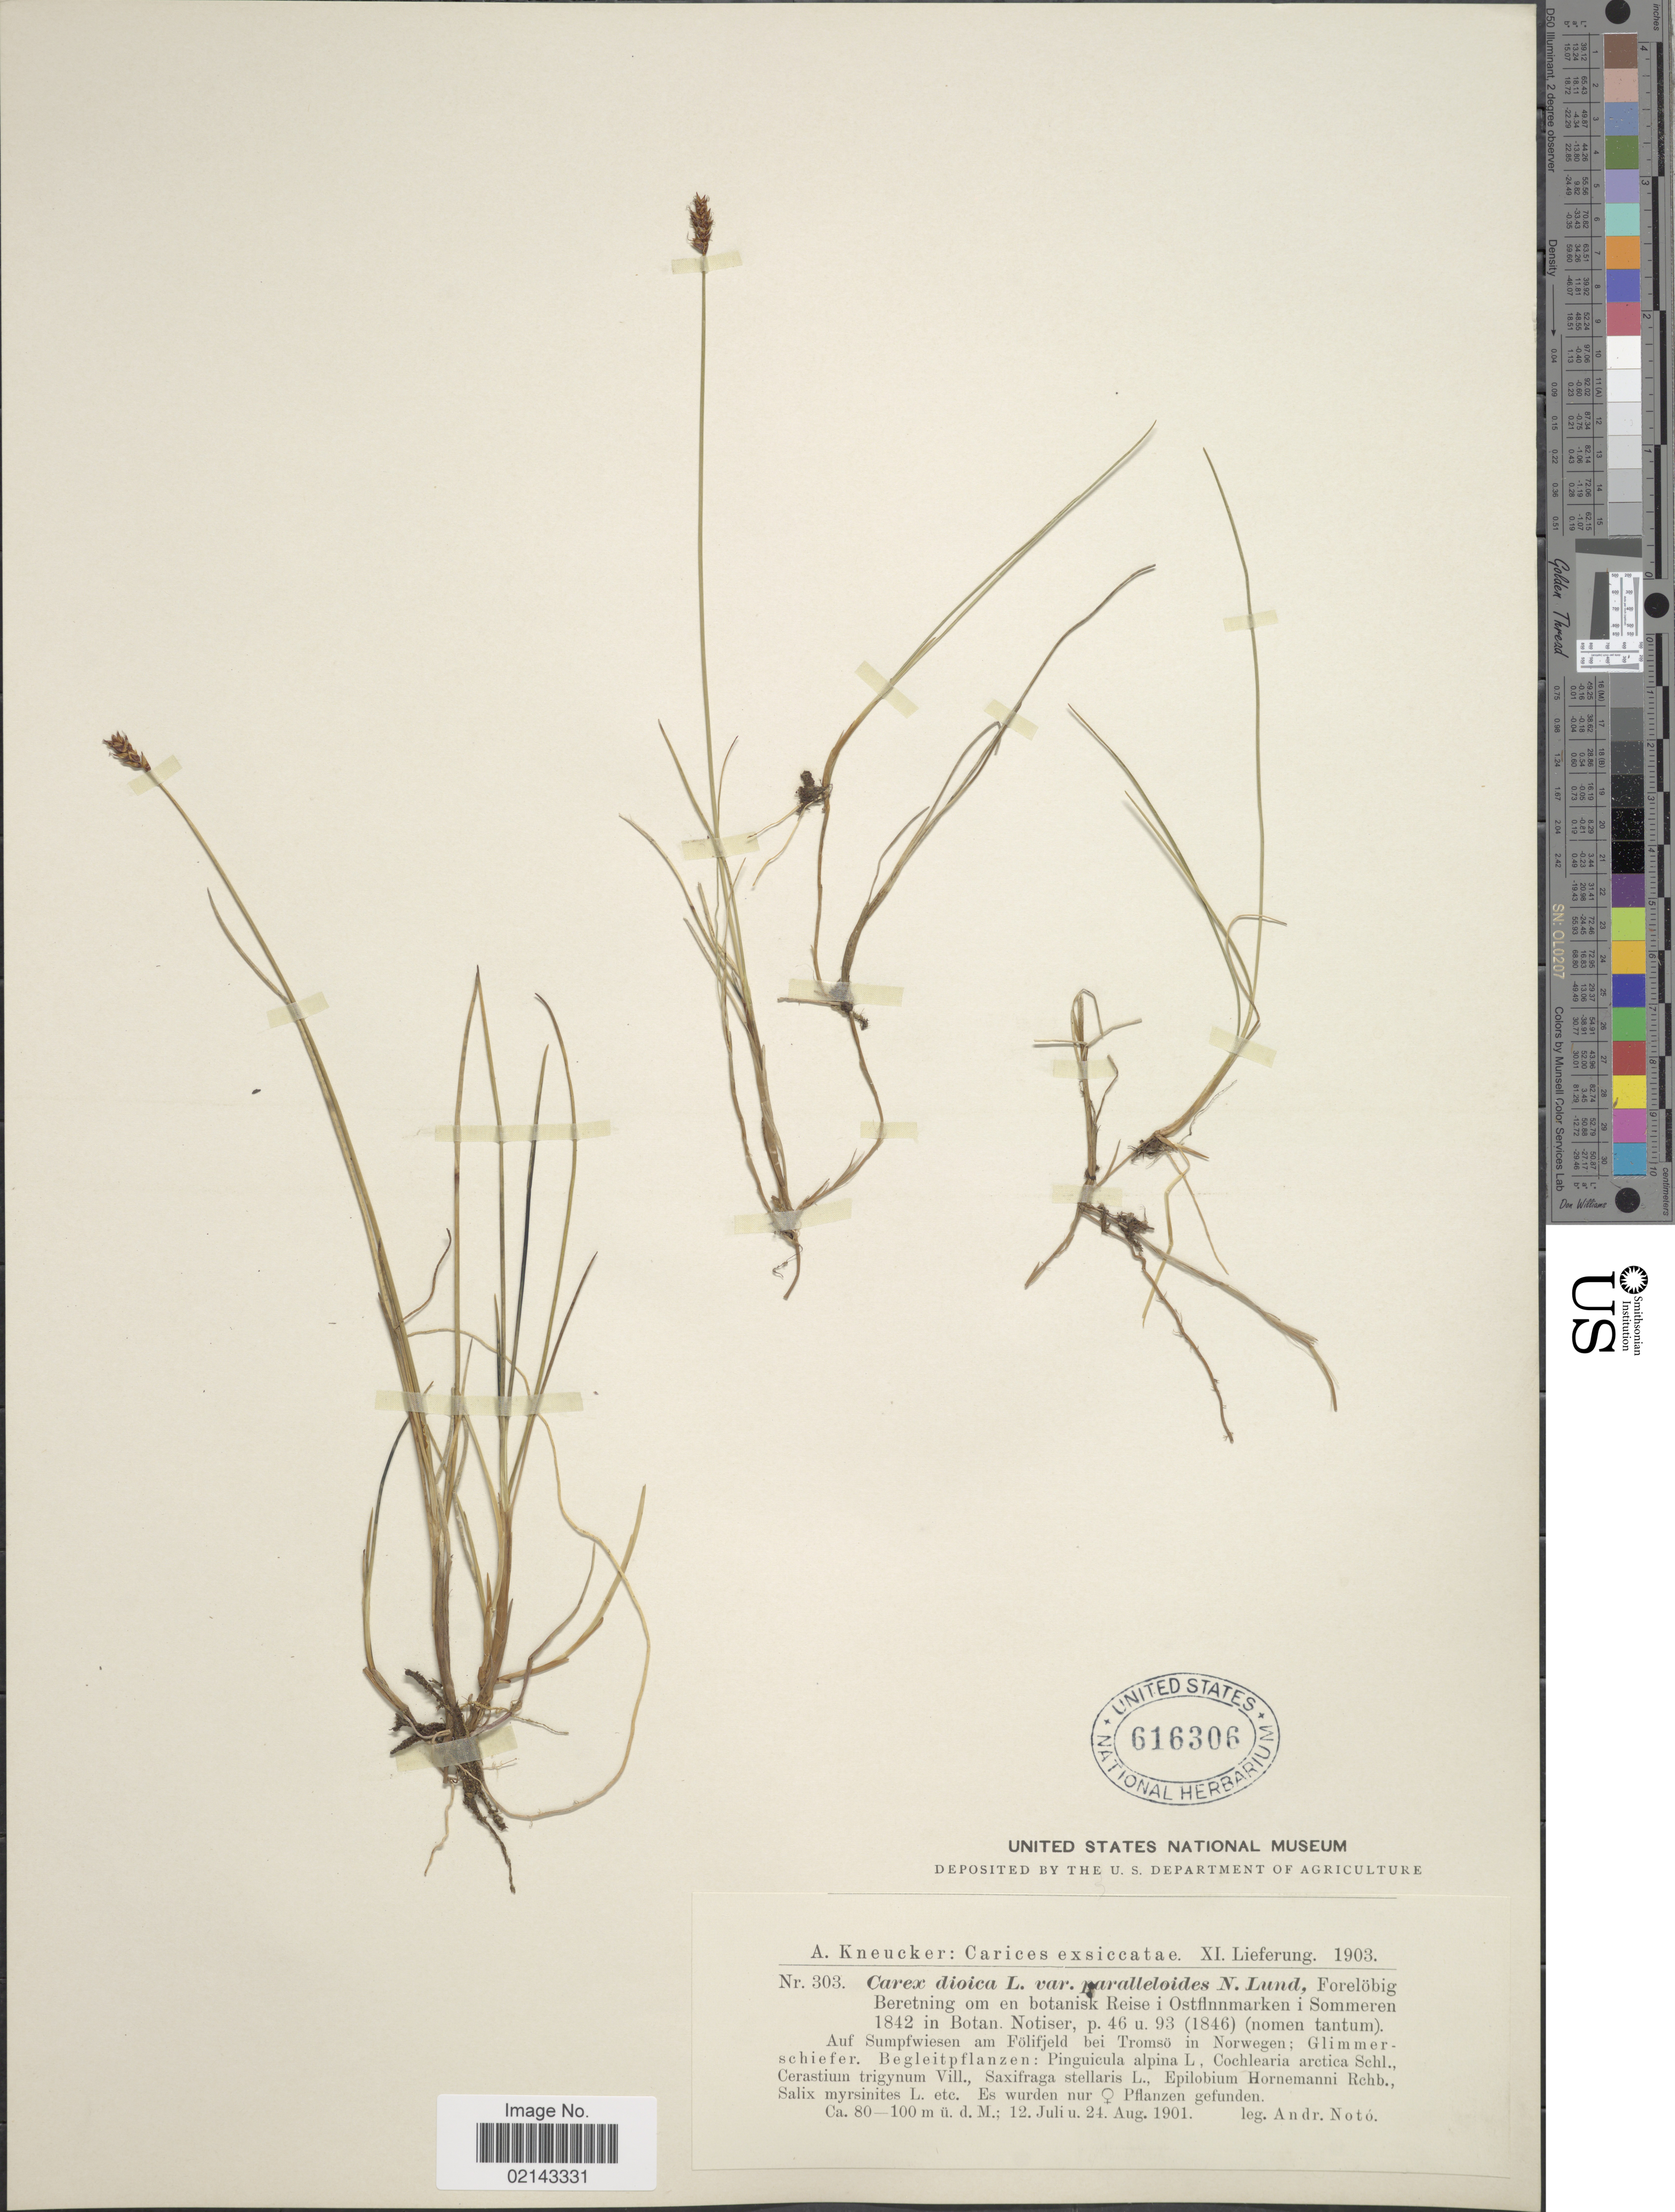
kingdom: Plantae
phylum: Tracheophyta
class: Liliopsida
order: Poales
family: Cyperaceae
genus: Carex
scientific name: Carex dioica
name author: L.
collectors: A. Noto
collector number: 303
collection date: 1901-07-12/1901-08-24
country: Norway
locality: Auf Sumpfwiesen am Fölifjeld bei Tromsö in Norwegen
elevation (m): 80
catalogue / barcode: US 616306